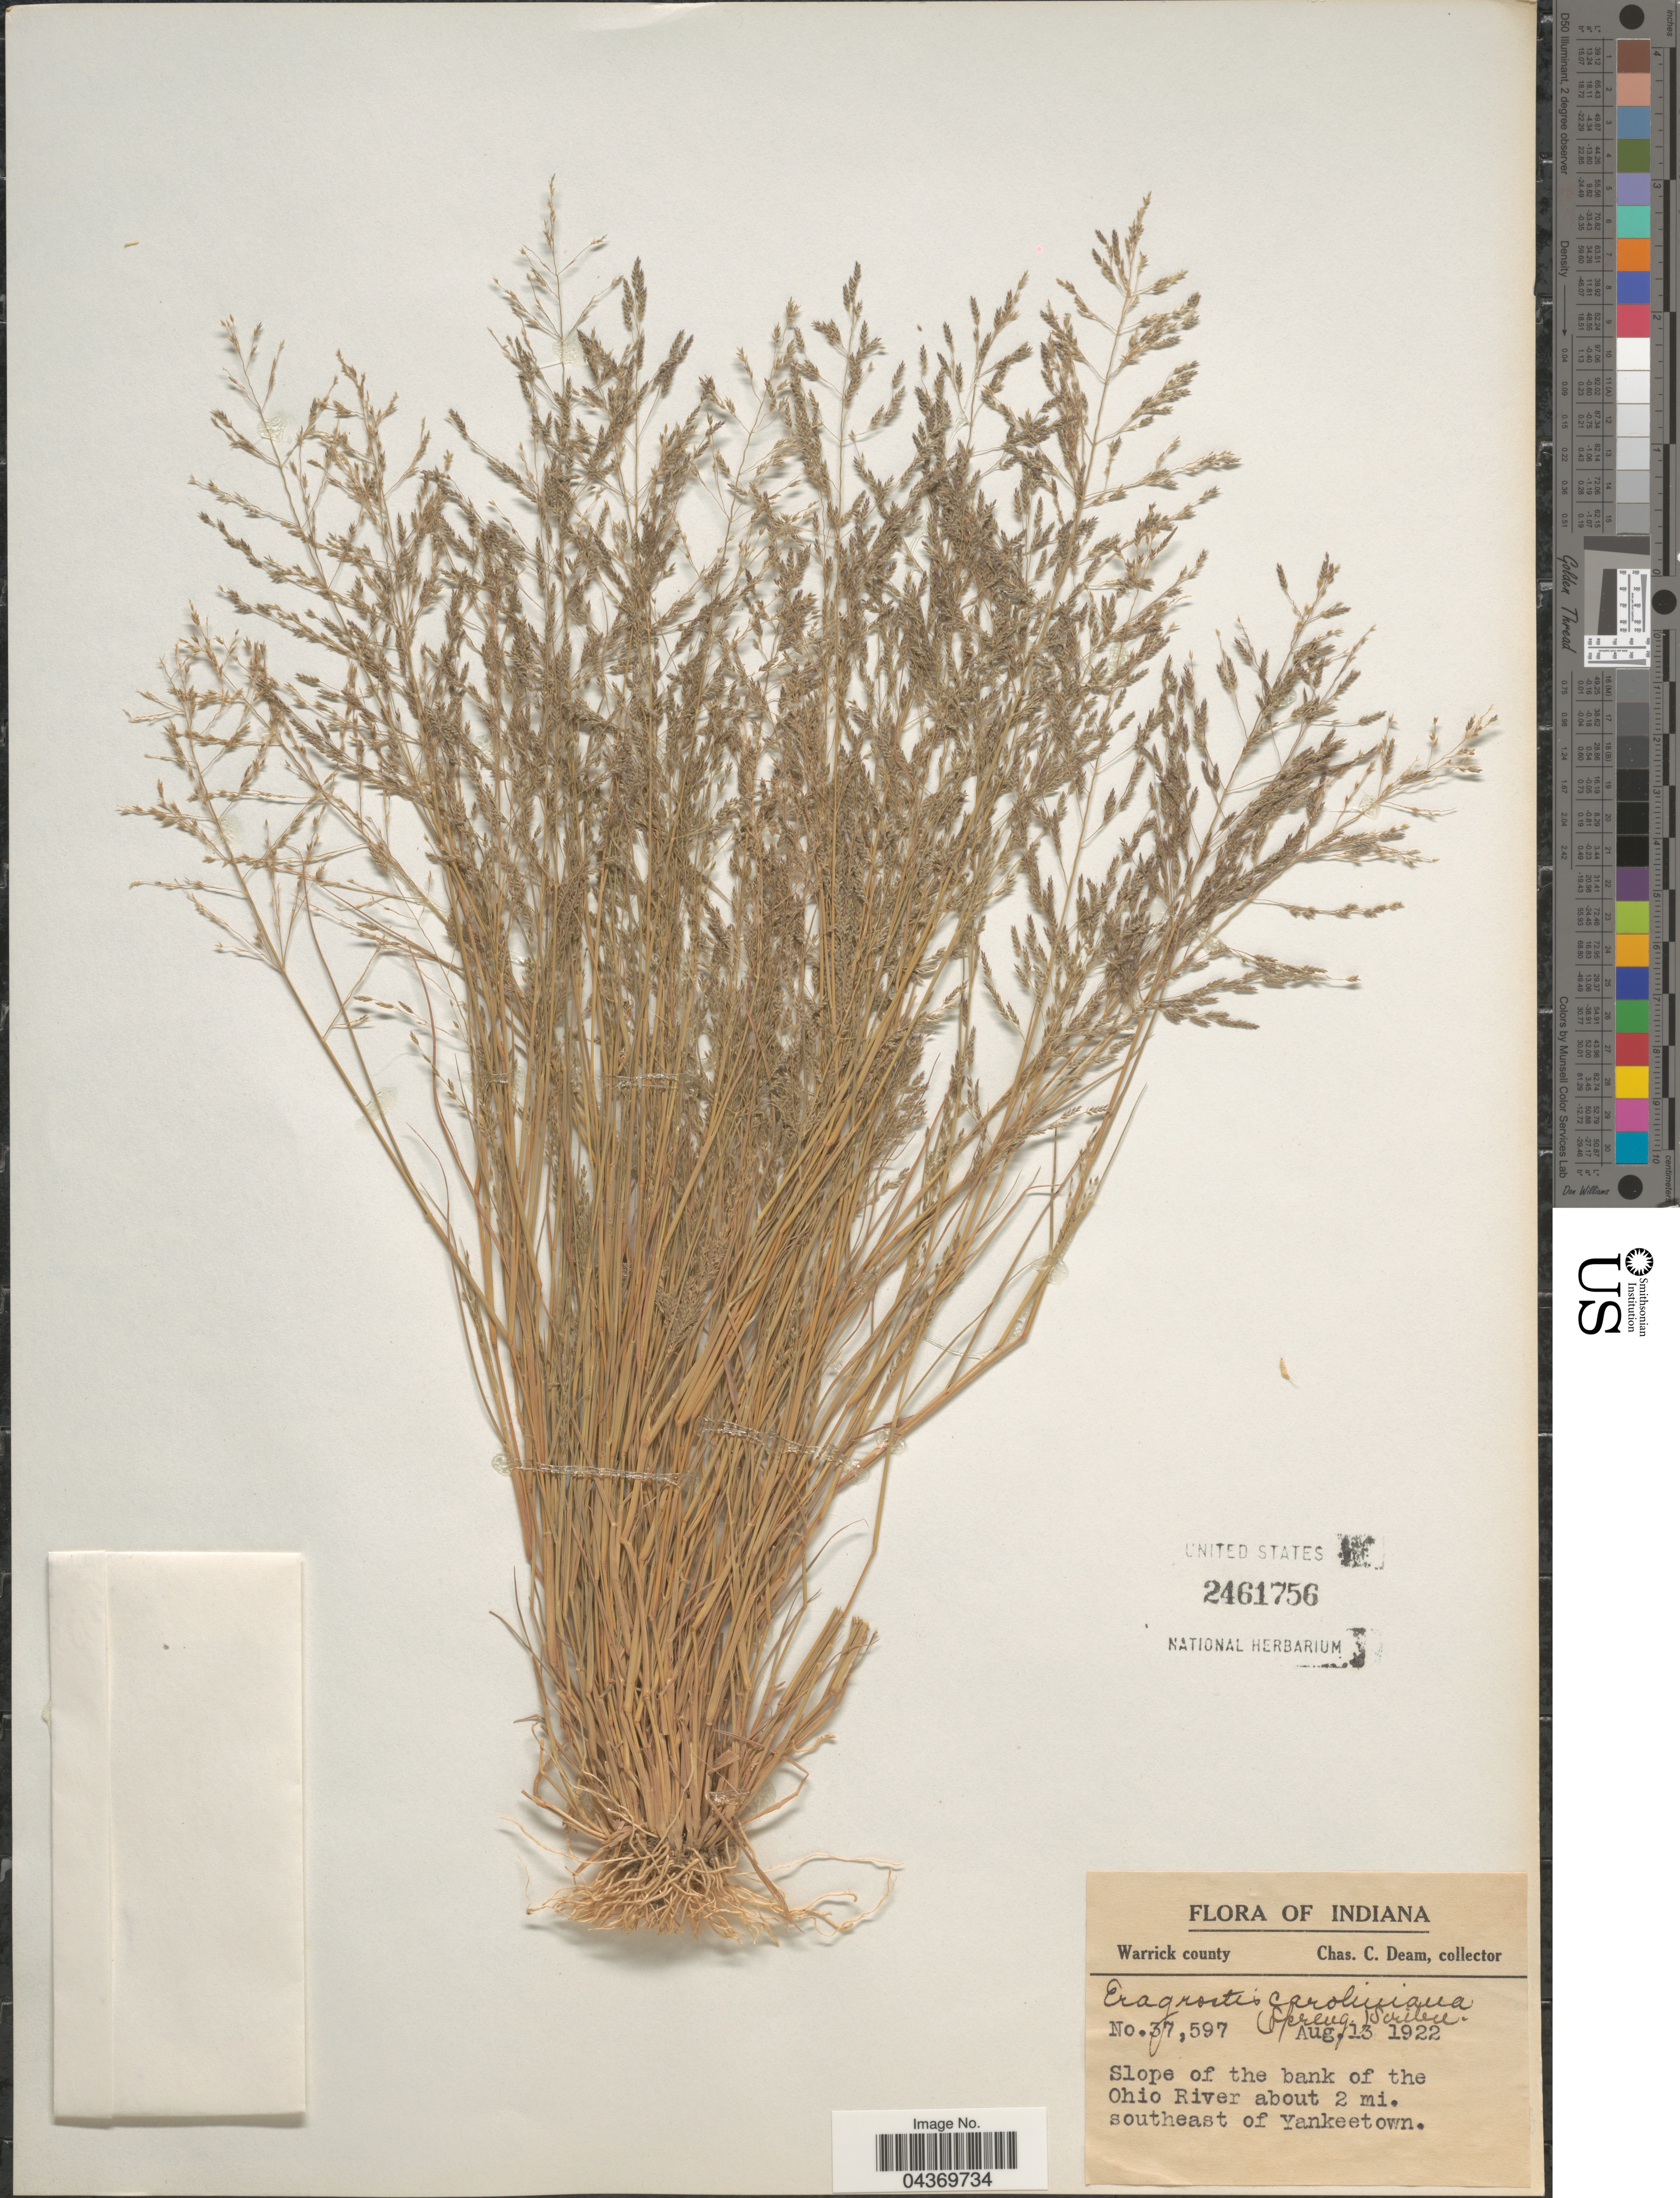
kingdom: Plantae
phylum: Tracheophyta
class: Liliopsida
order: Poales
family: Poaceae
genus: Eragrostis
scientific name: Eragrostis pectinacea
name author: (Michx.) Nees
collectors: C. C. Deam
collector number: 37597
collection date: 1922-08-13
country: United States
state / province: Indiana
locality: Warrick county. Slope of the bank of the Ohio River about 2 mi. southeast of Yankeetown.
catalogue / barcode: US 2461756